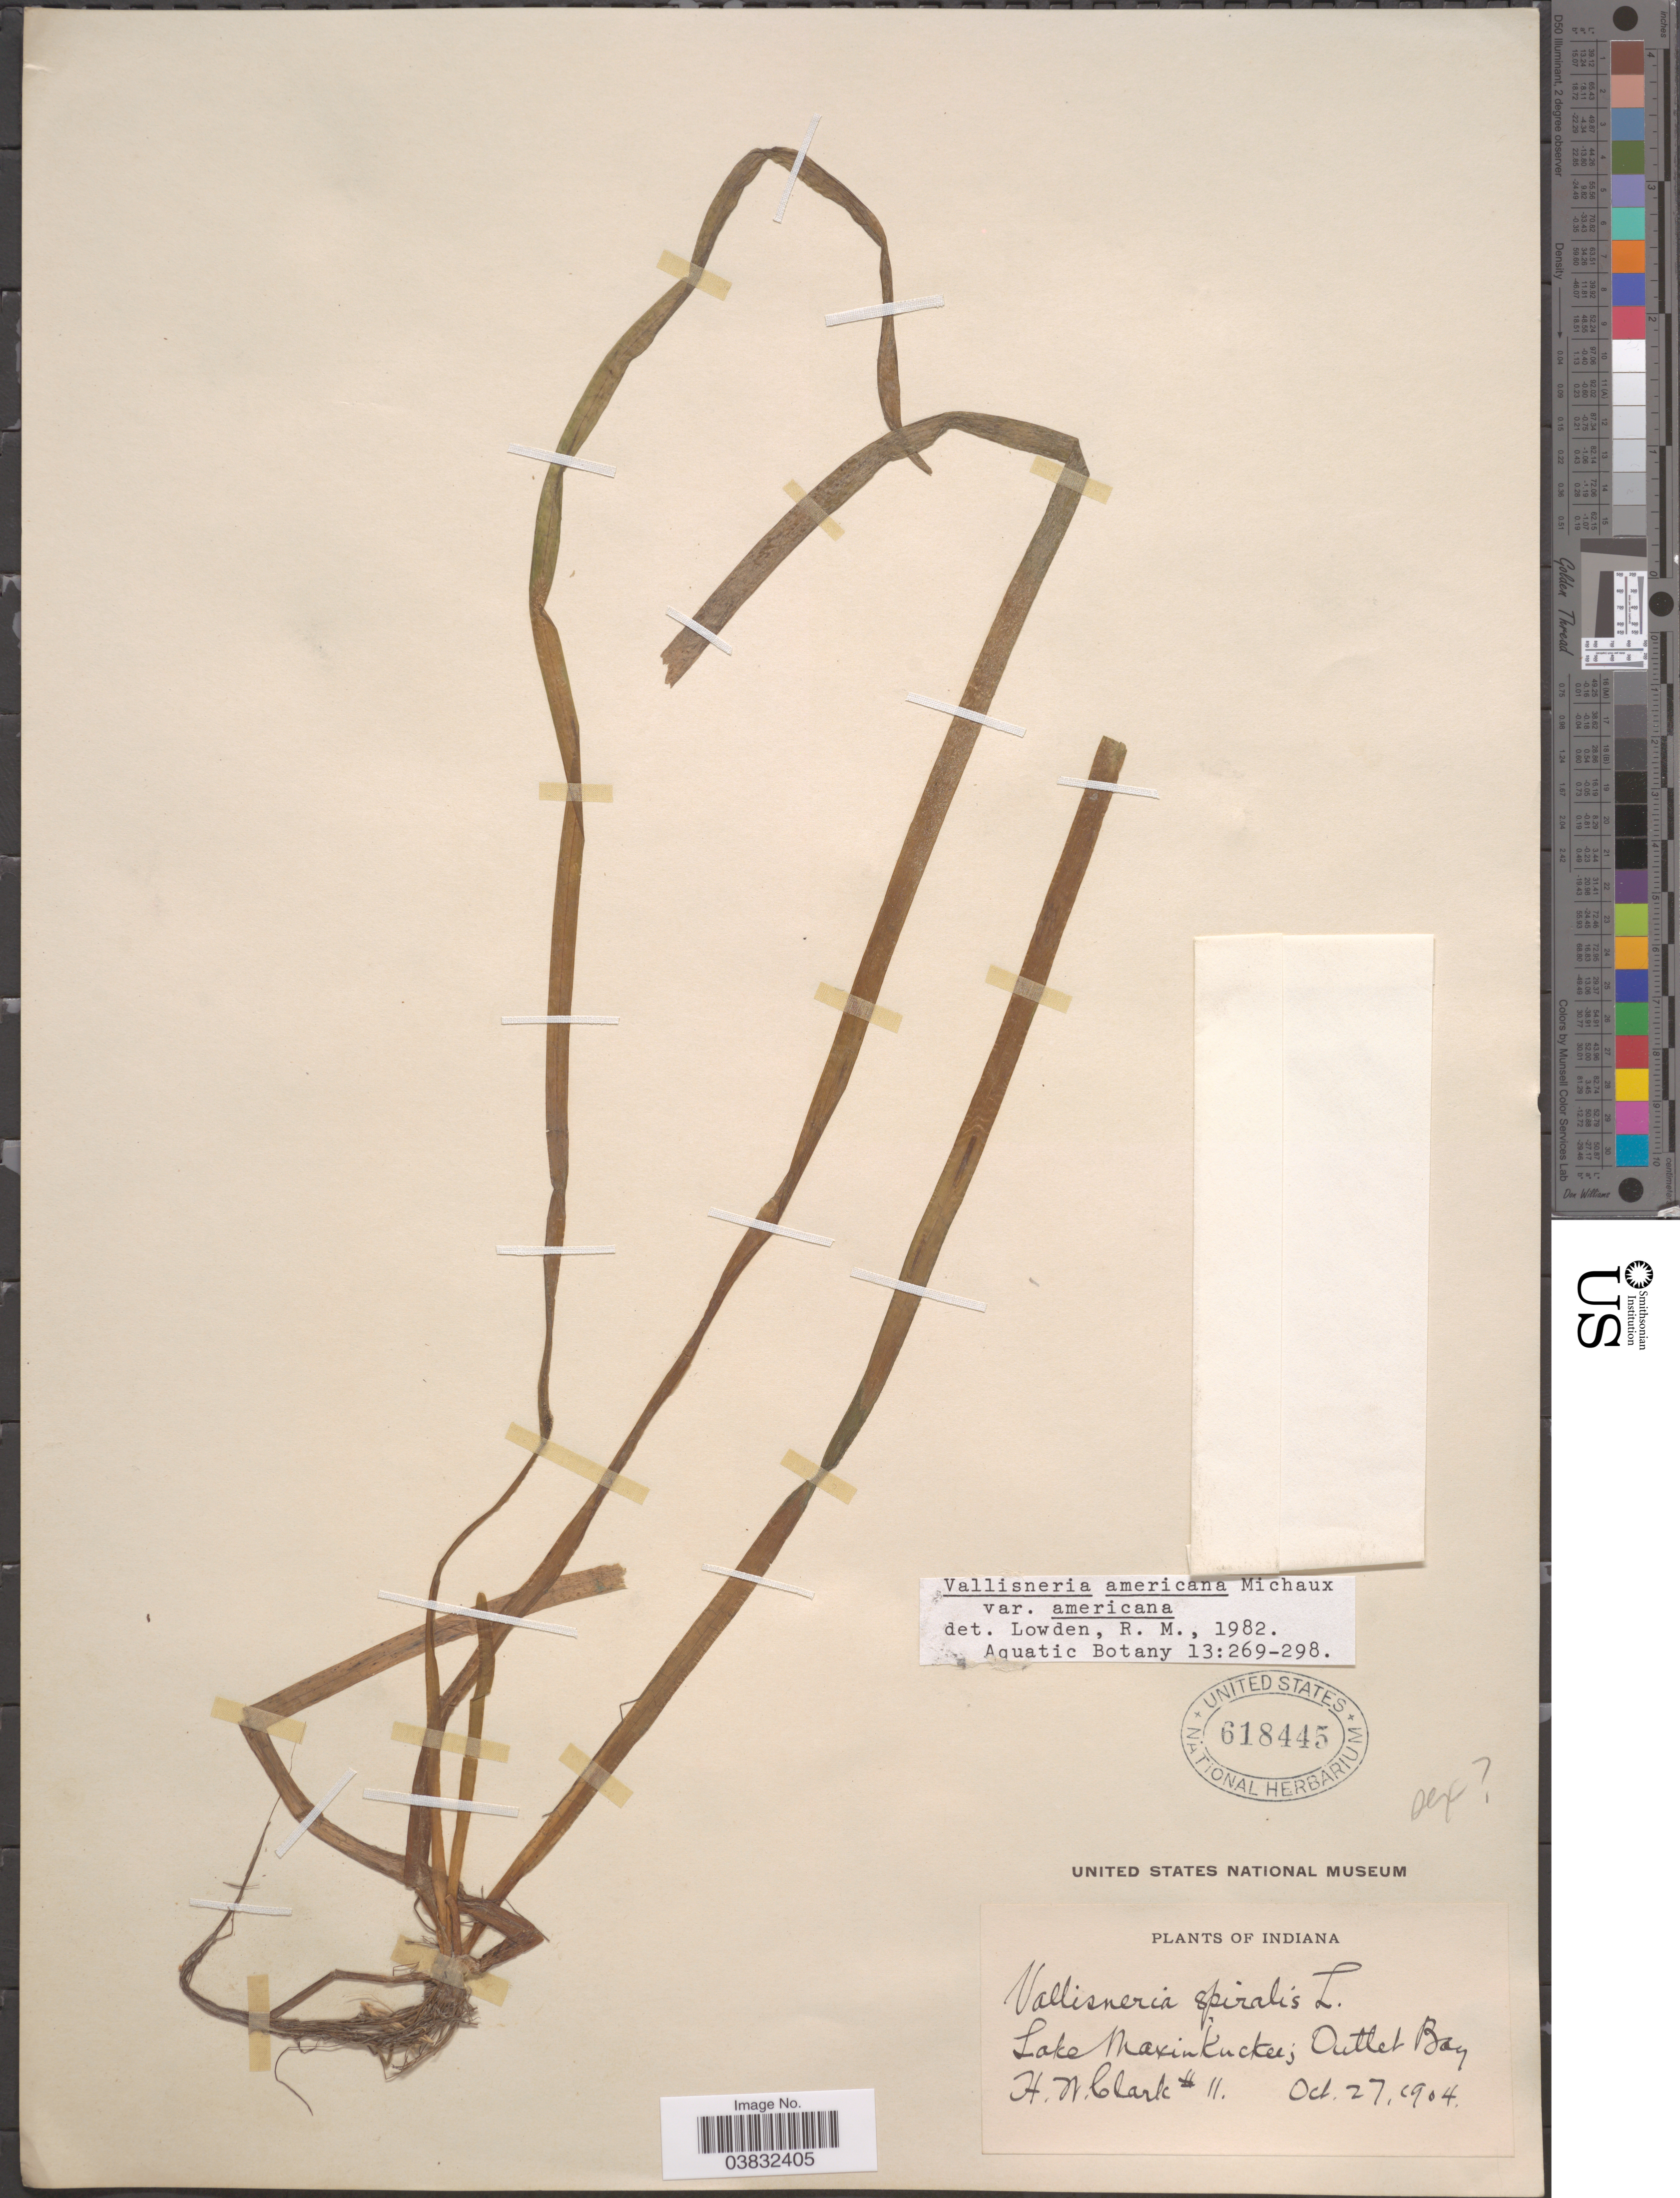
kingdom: Plantae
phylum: Tracheophyta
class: Liliopsida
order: Alismatales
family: Hydrocharitaceae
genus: Vallisneria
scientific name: Vallisneria americana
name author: Michx.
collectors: H. W. Clark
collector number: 11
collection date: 1904-10-27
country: United States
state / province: Indiana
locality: Lake MaxinKuckee; Outlet Bay.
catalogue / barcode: US 618445